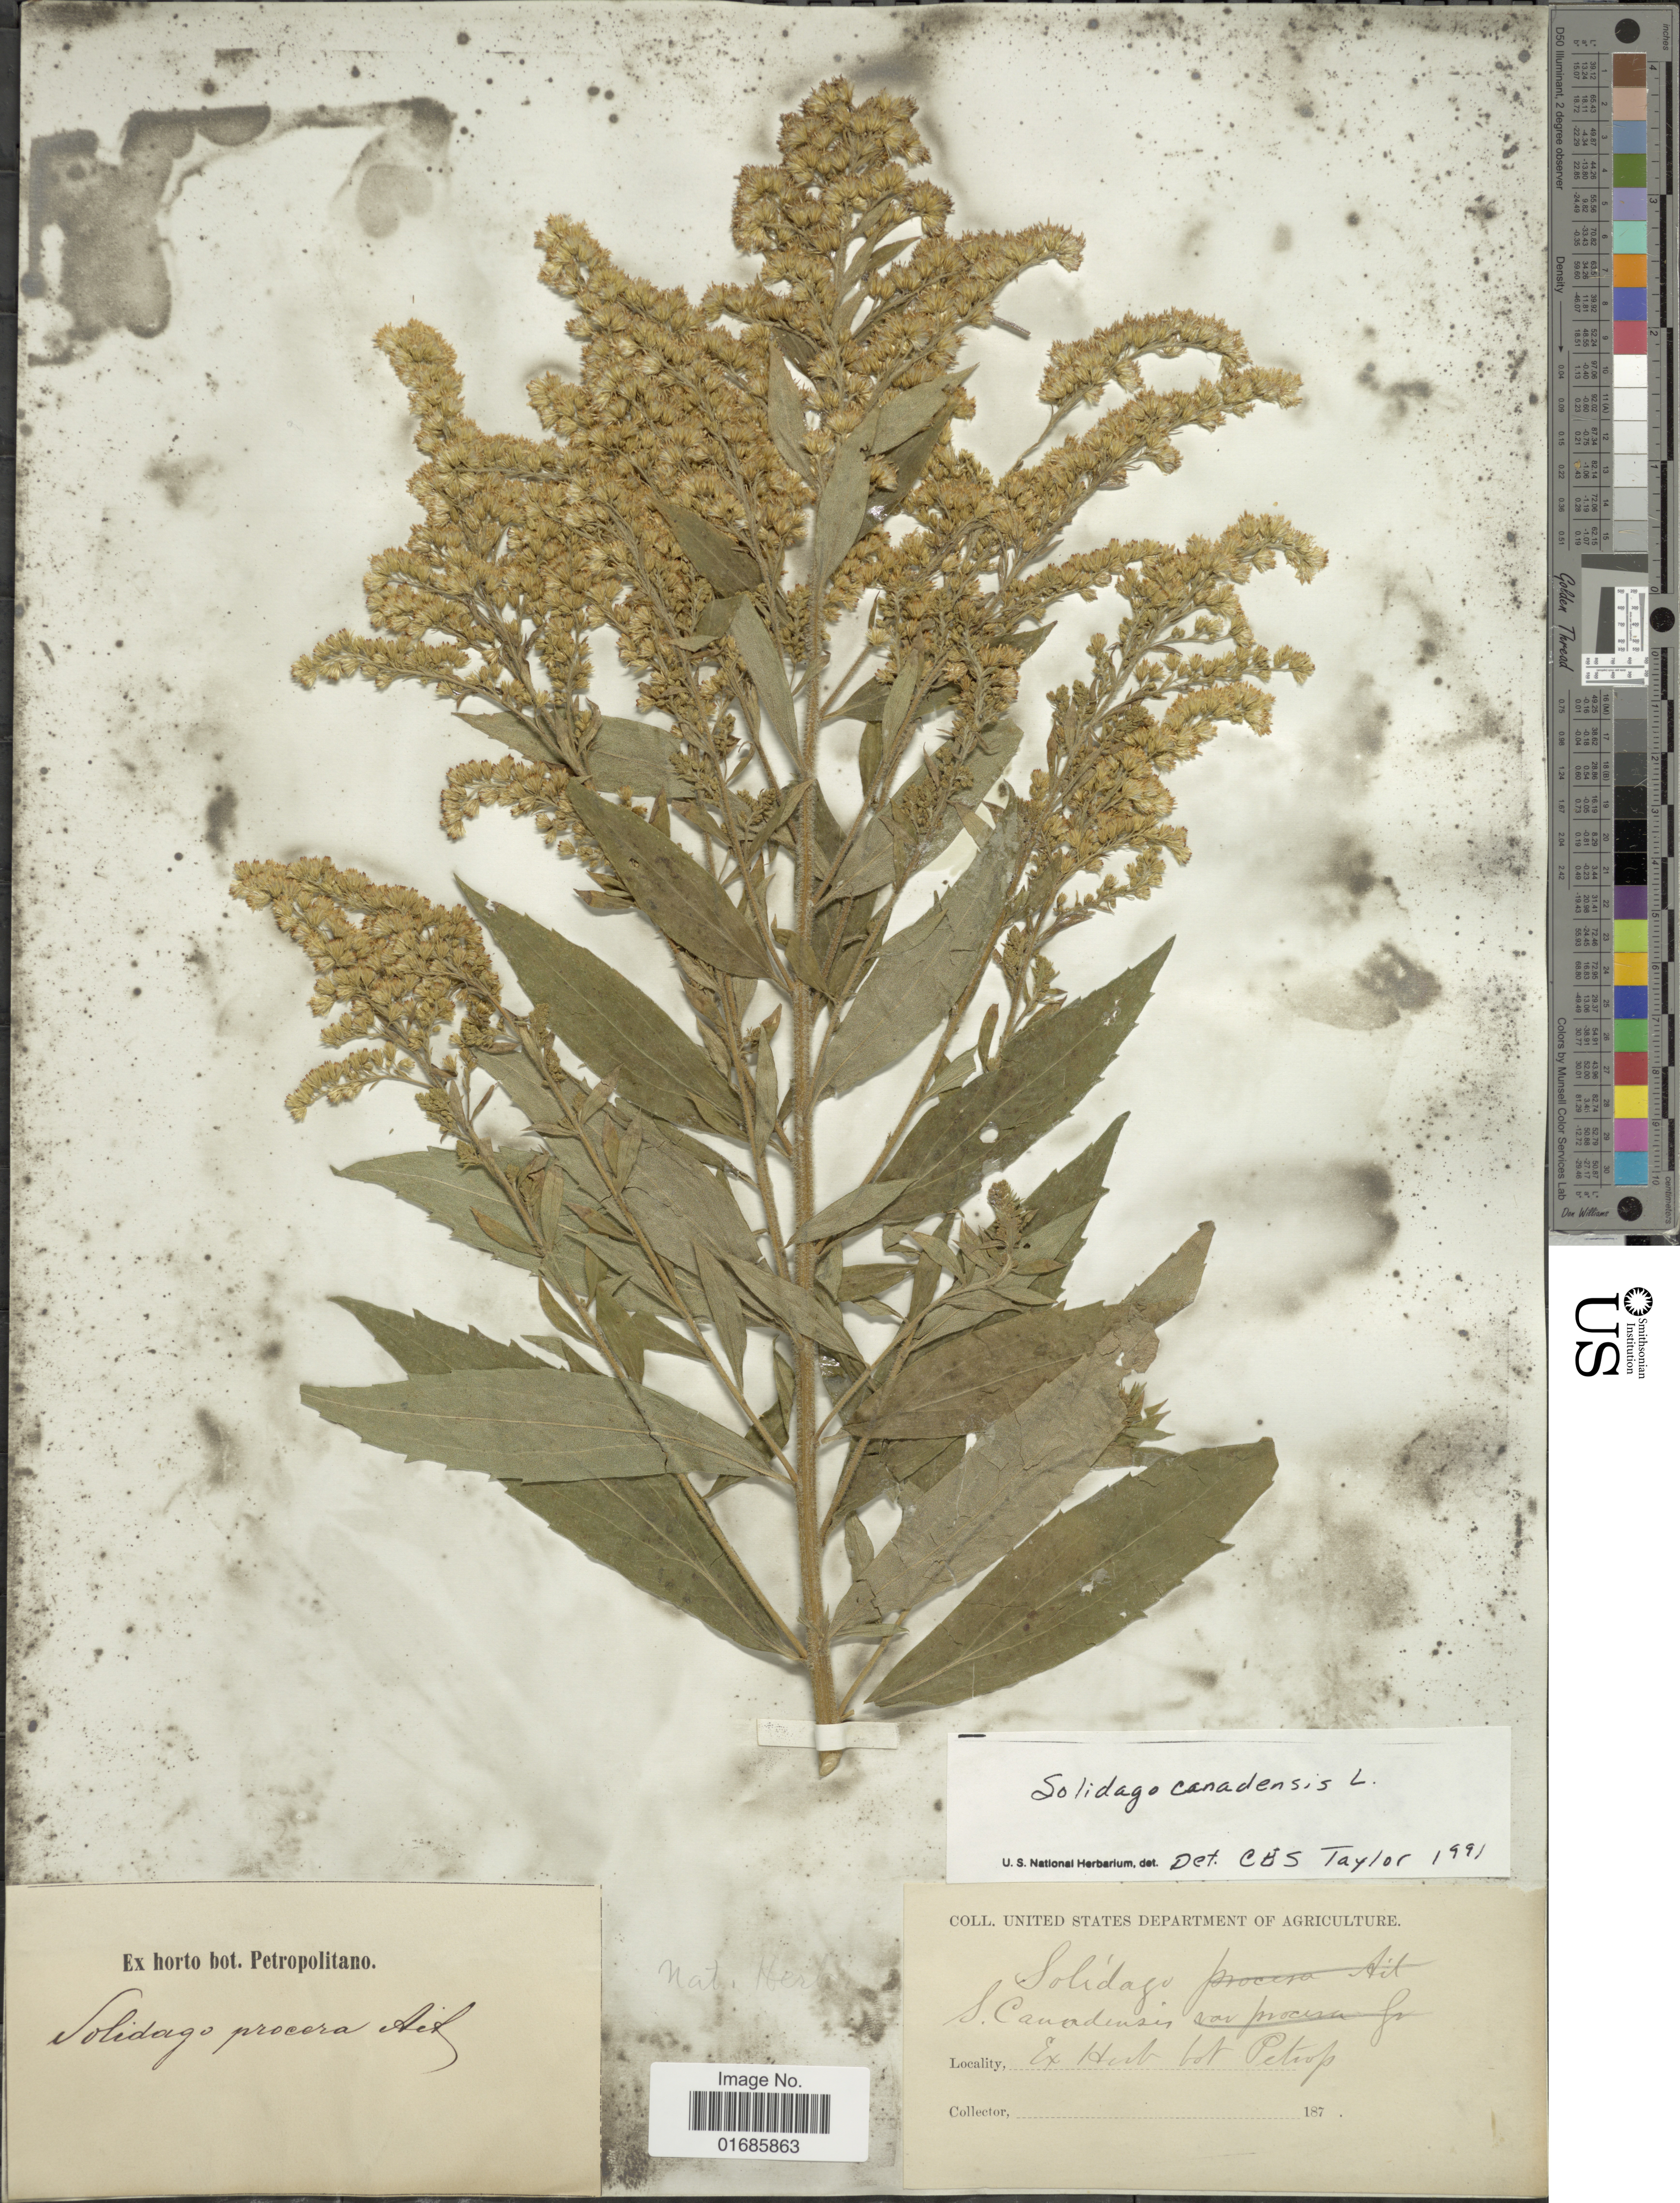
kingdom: Plantae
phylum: Tracheophyta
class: Magnoliopsida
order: Asterales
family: Asteraceae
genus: Solidago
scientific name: Solidago canadensis var. scabra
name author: (Muhl. ex Willd.) Torr. & A. Gray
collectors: ex Herb. Horti Bot. Petropolitani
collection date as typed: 187